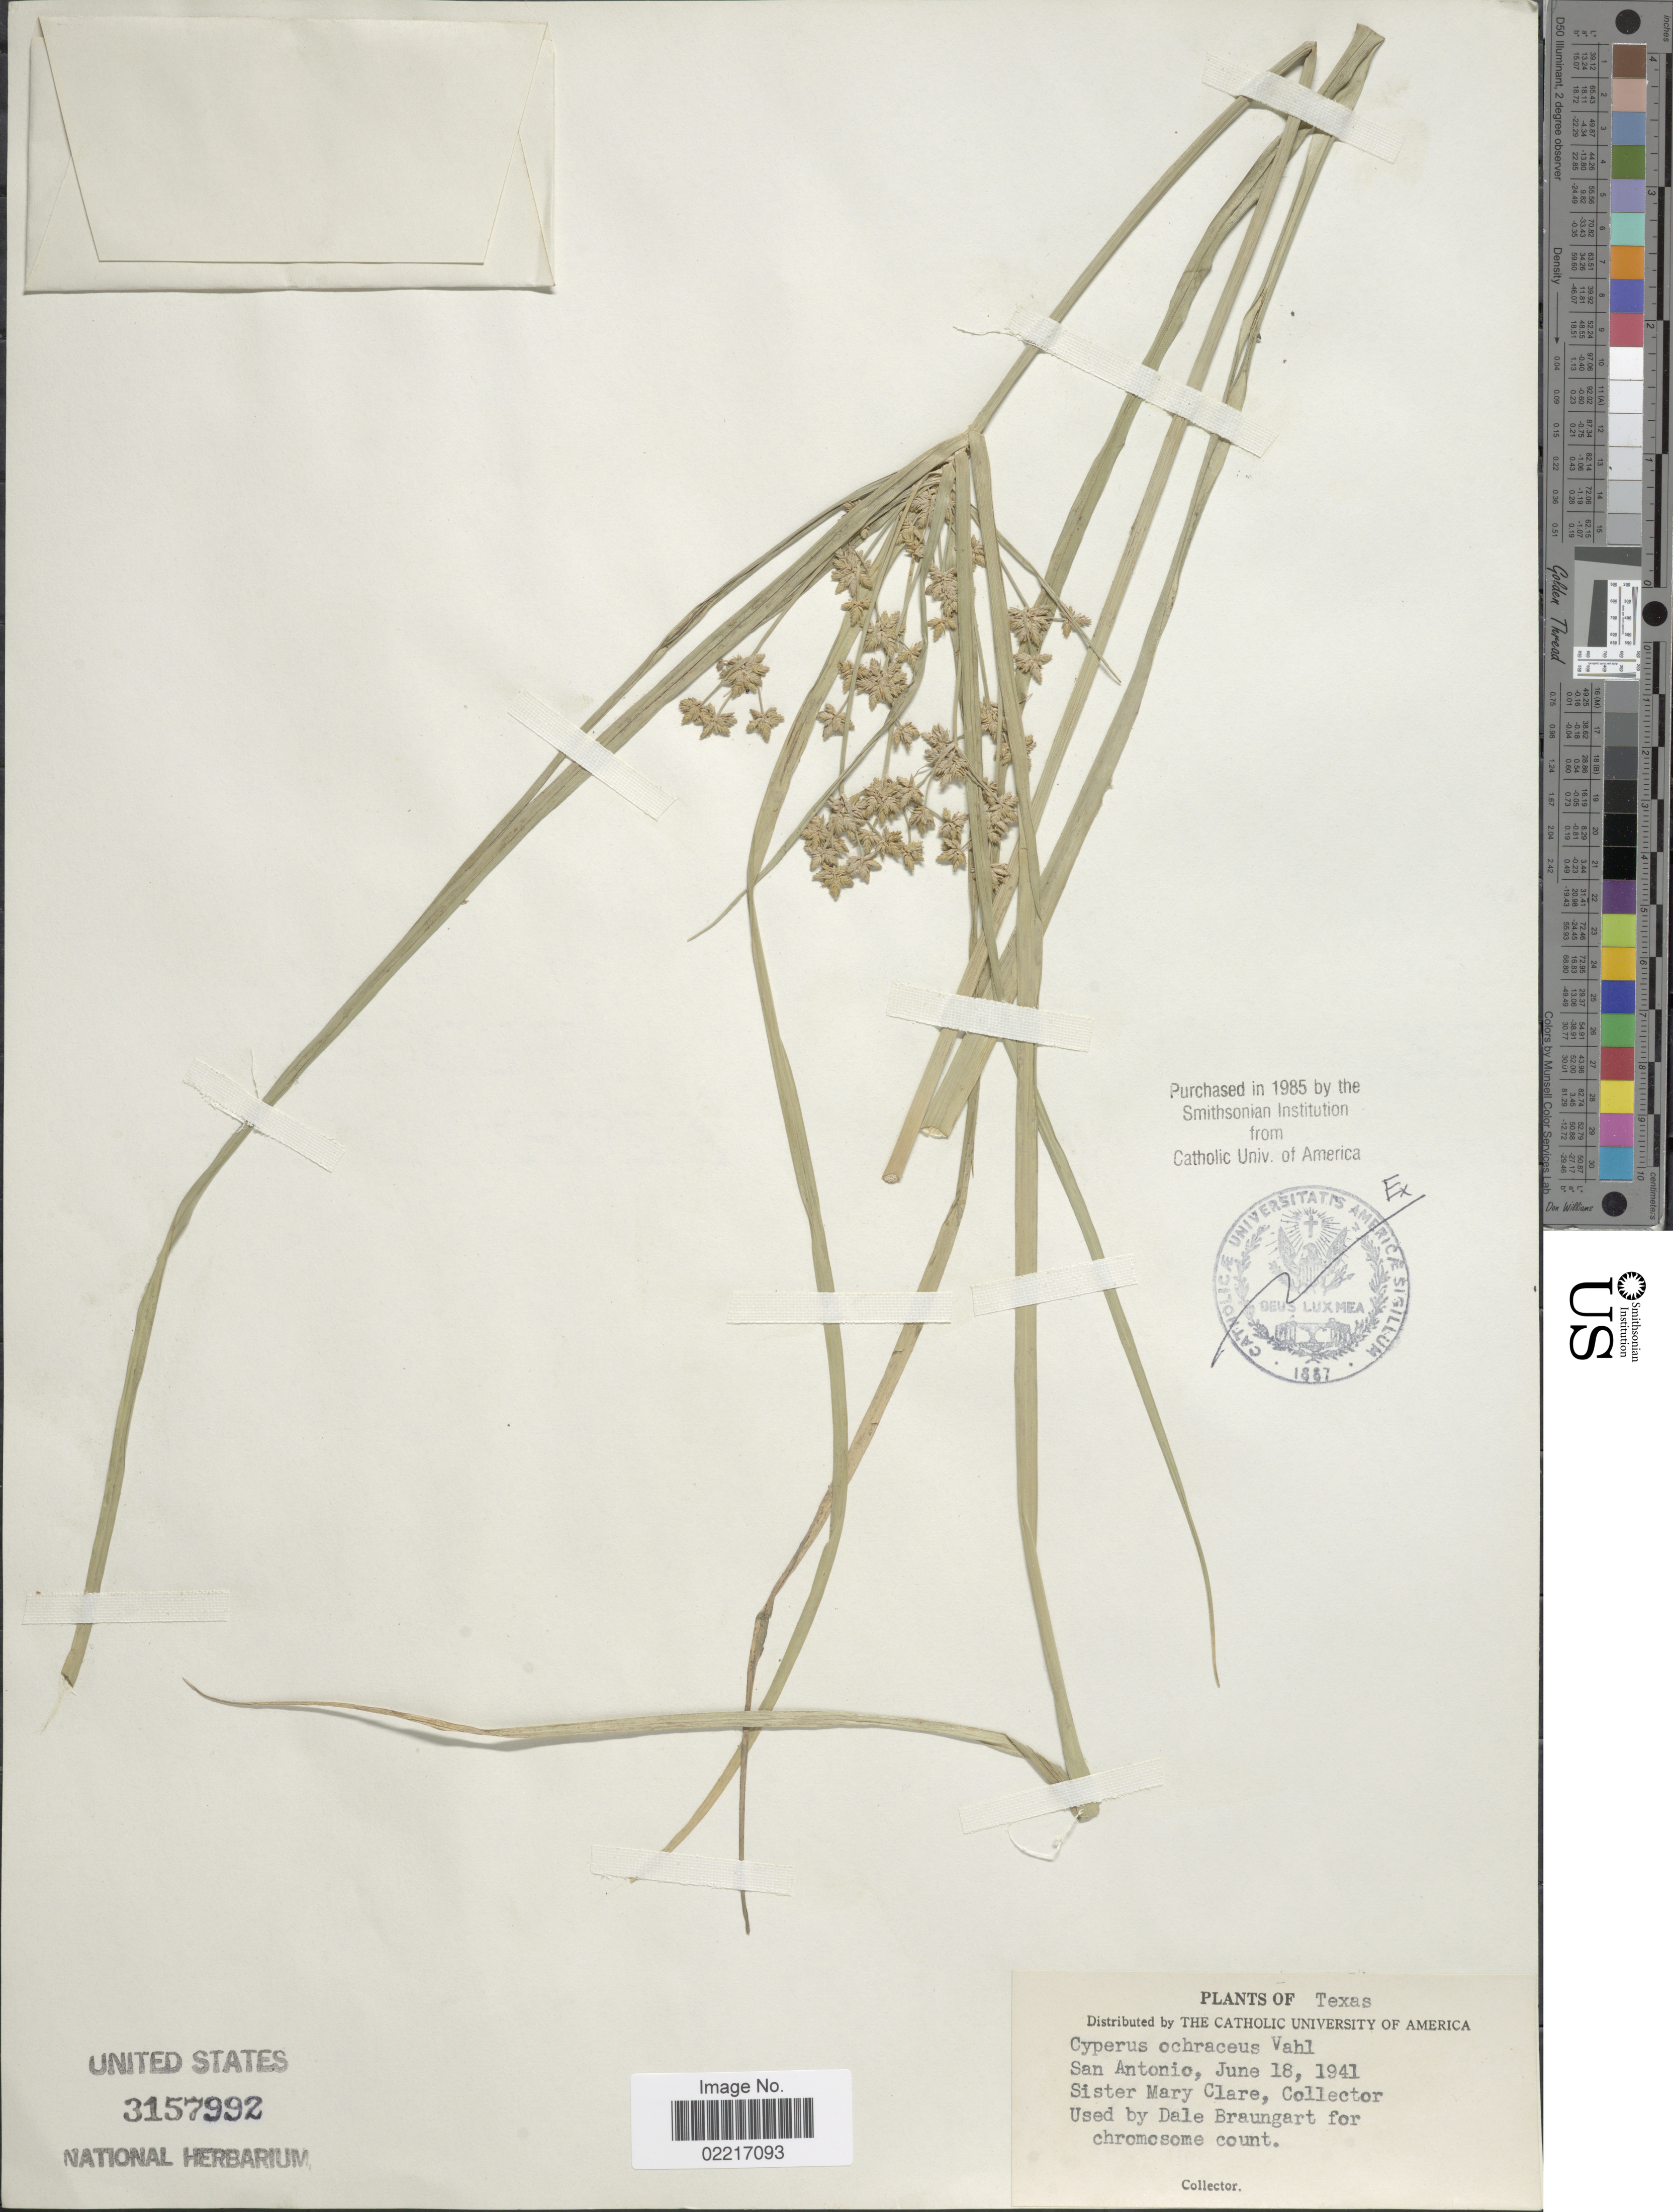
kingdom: Plantae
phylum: Tracheophyta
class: Liliopsida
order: Poales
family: Cyperaceae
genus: Cyperus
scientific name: Cyperus ochraceus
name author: Vahl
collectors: M. Clare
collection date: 1941-06-18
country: United States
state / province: Texas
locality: San Antonio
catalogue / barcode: US 3157992